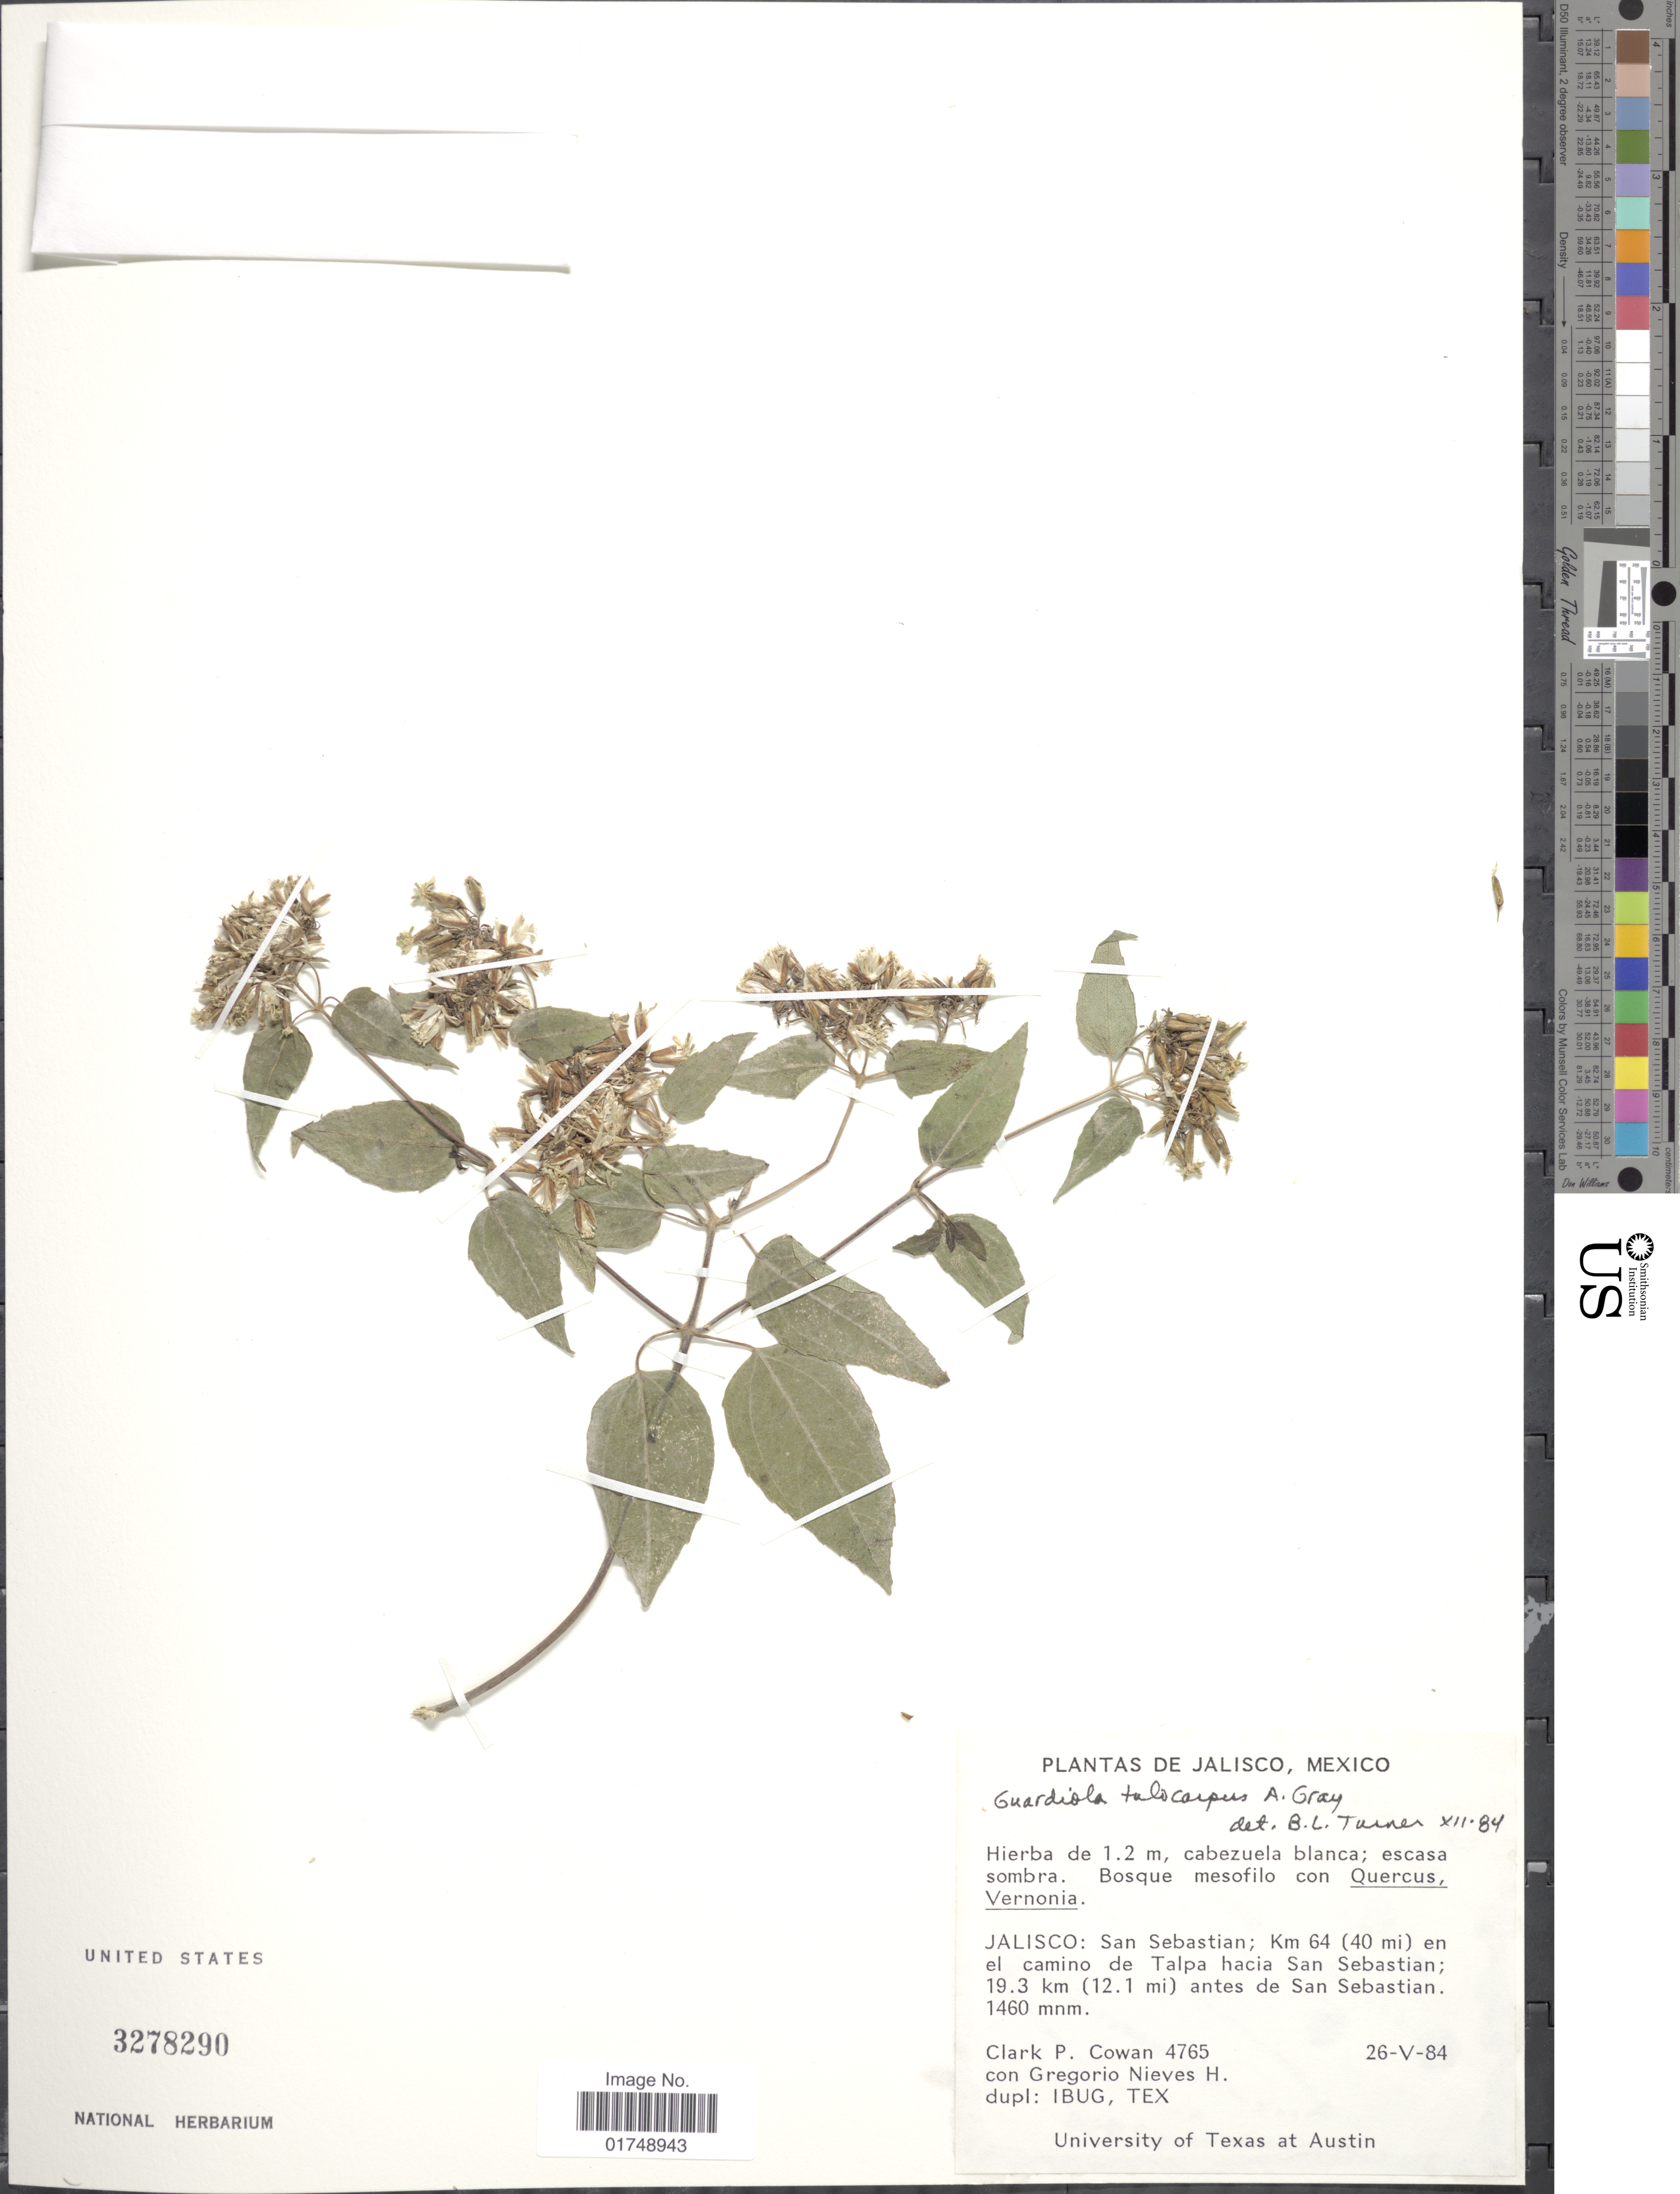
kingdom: Plantae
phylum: Tracheophyta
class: Magnoliopsida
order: Asterales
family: Asteraceae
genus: Guardiola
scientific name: Guardiola tulocarpus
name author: A. Gray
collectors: C. P. Cowan & N. Gregório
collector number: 4765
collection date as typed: Transcribed d/m/y: 26/5/84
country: Mexico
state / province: Jalisco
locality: San Sebastian; Km 64 (40 mi ) en el camino de Talpa hacia San Sebastian; 19.3 km (12.1 mi) antes de San Sebastian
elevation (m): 1460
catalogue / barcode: US 3278290